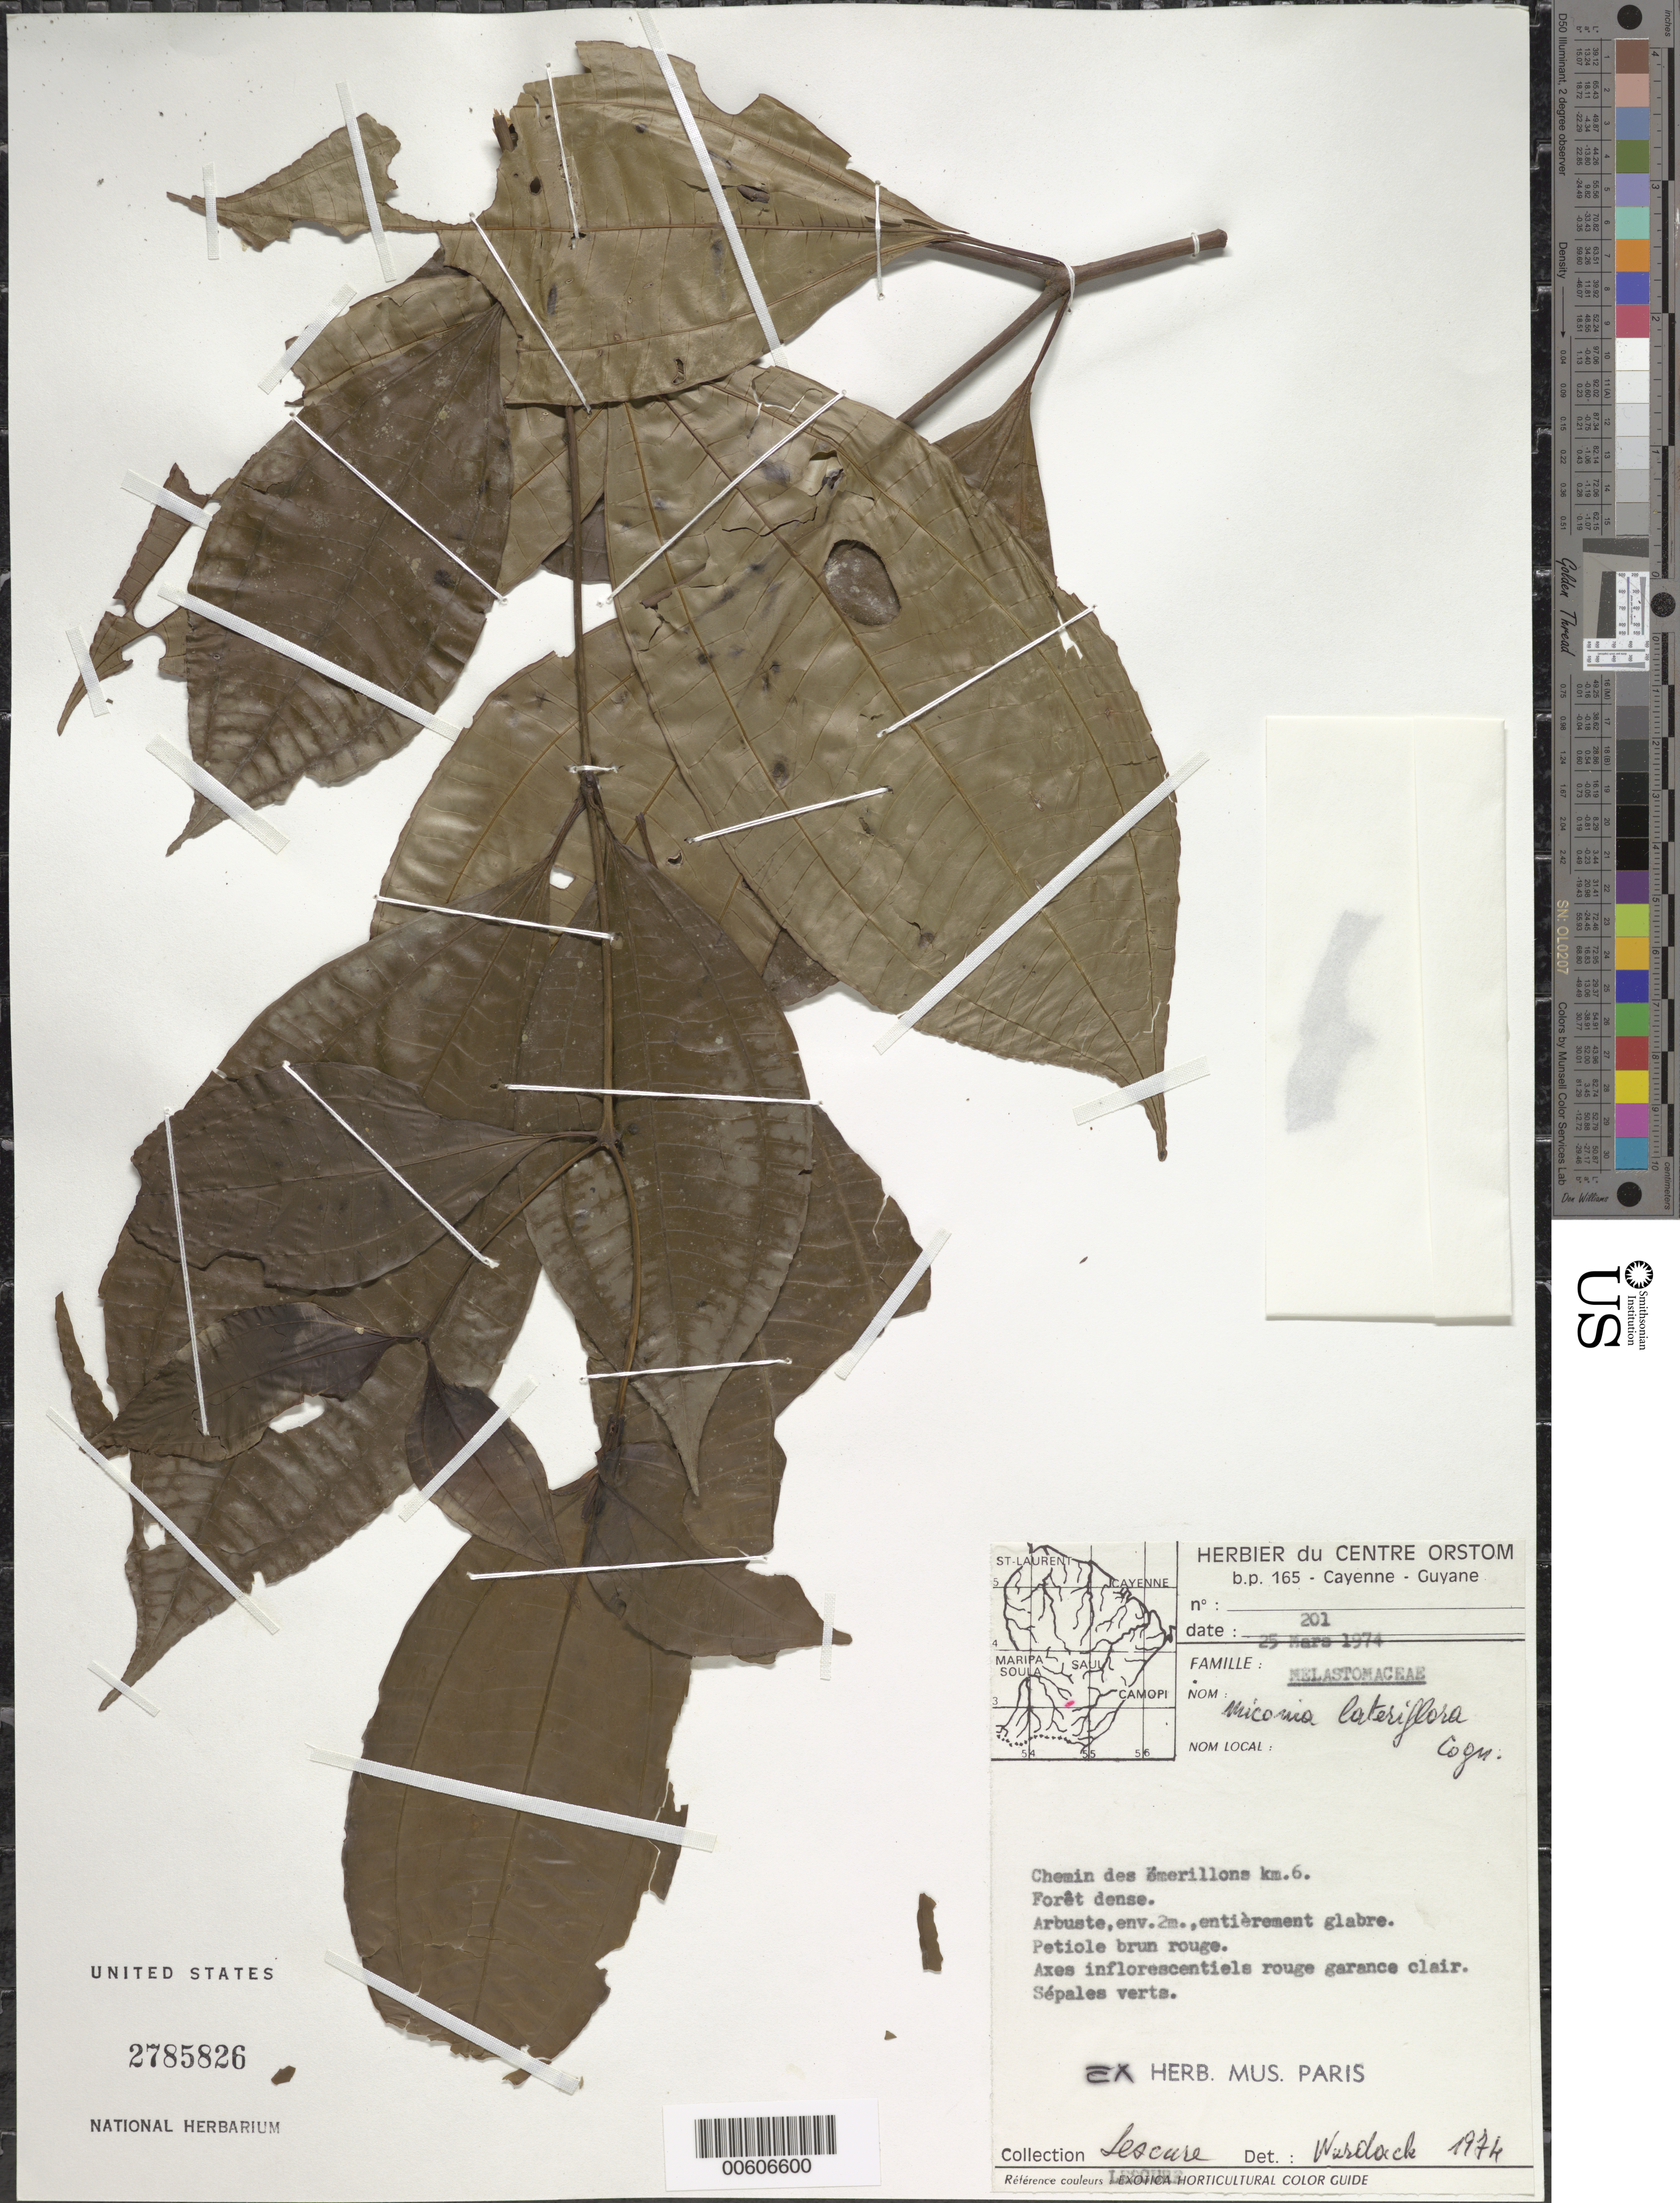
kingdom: Plantae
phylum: Tracheophyta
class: Magnoliopsida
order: Myrtales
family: Melastomataceae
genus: Miconia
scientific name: Miconia lateriflora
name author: Cogn.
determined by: Wurdack, John J., (US), US (UNITED STATES)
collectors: J.-P. Lescure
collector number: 201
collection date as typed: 25-Mar-74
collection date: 1974-03-25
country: French Guiana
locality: Chemin des Emerillons, km 6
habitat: Foret dense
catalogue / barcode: US 2785826